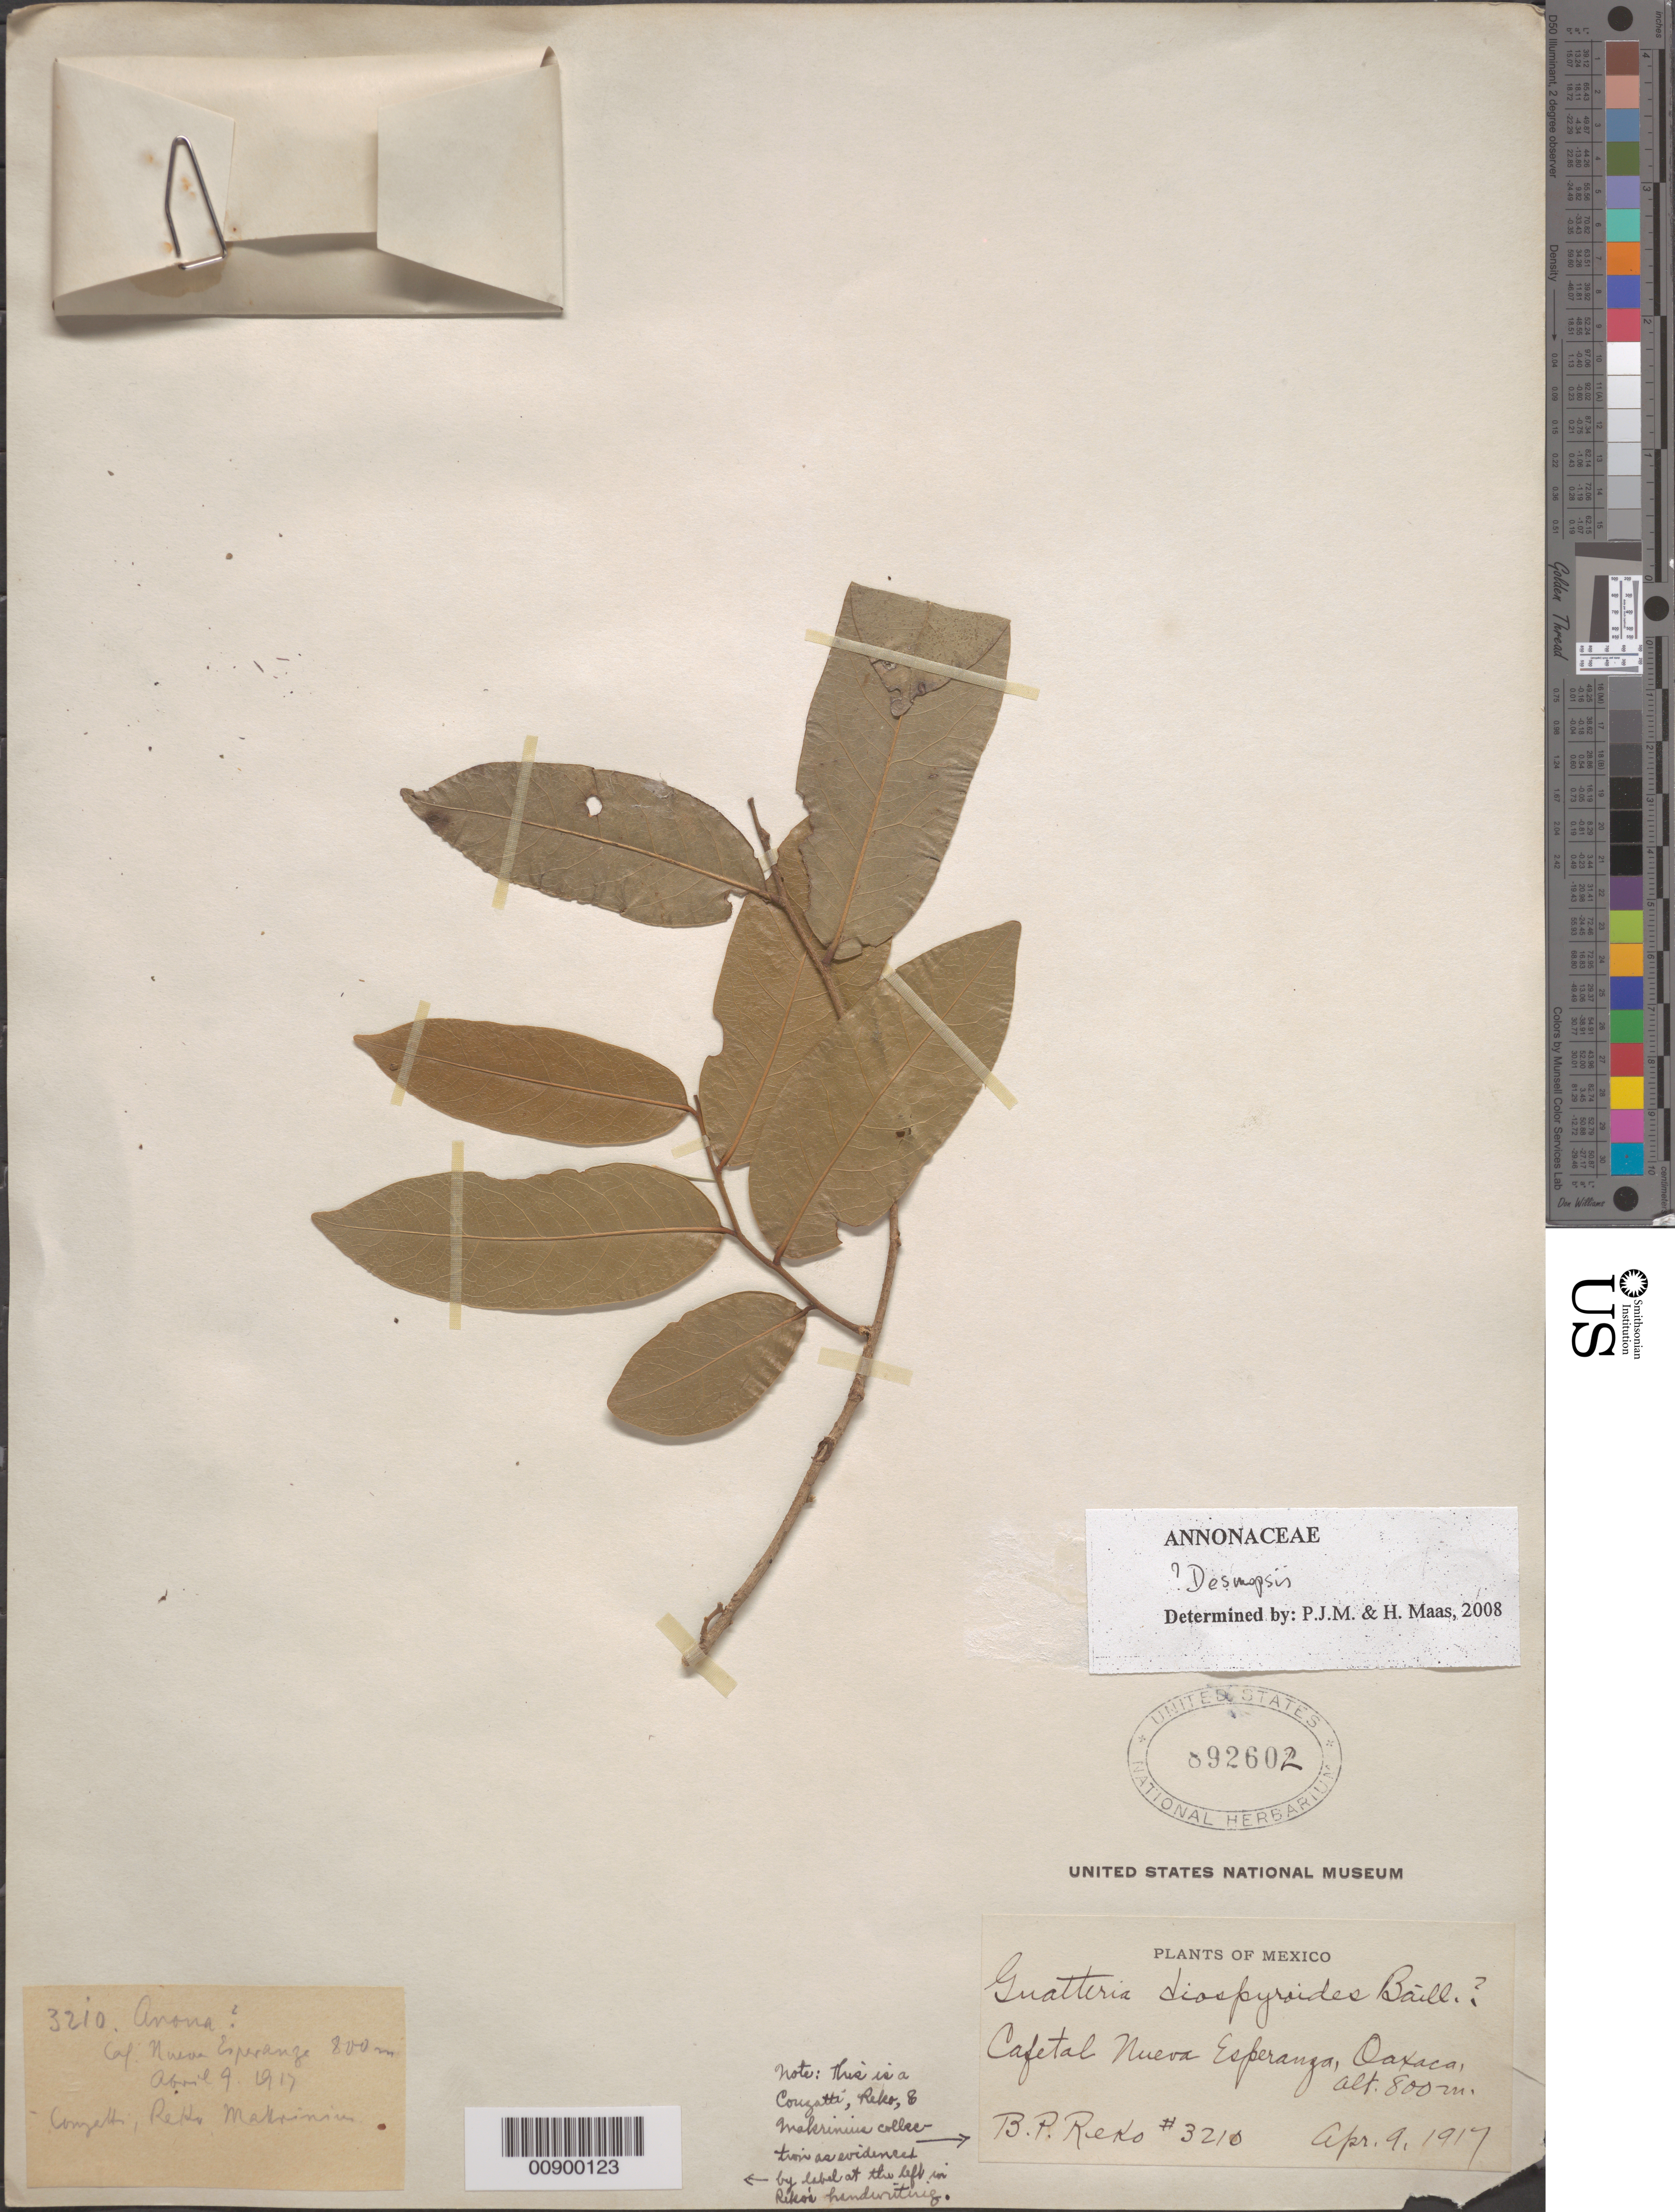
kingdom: Plantae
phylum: Tracheophyta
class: Magnoliopsida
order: Magnoliales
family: Annonaceae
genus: Guatteria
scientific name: Guatteria diospyroides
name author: Baill.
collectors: B. P. Reko, Conzatti, -- & -. Makrinius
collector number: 3210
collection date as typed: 09 Apr 1917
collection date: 1917-04-09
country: Mexico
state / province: Oaxaca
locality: Cafetal Nueva Esperanza, Oaxaca.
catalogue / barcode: US 892602